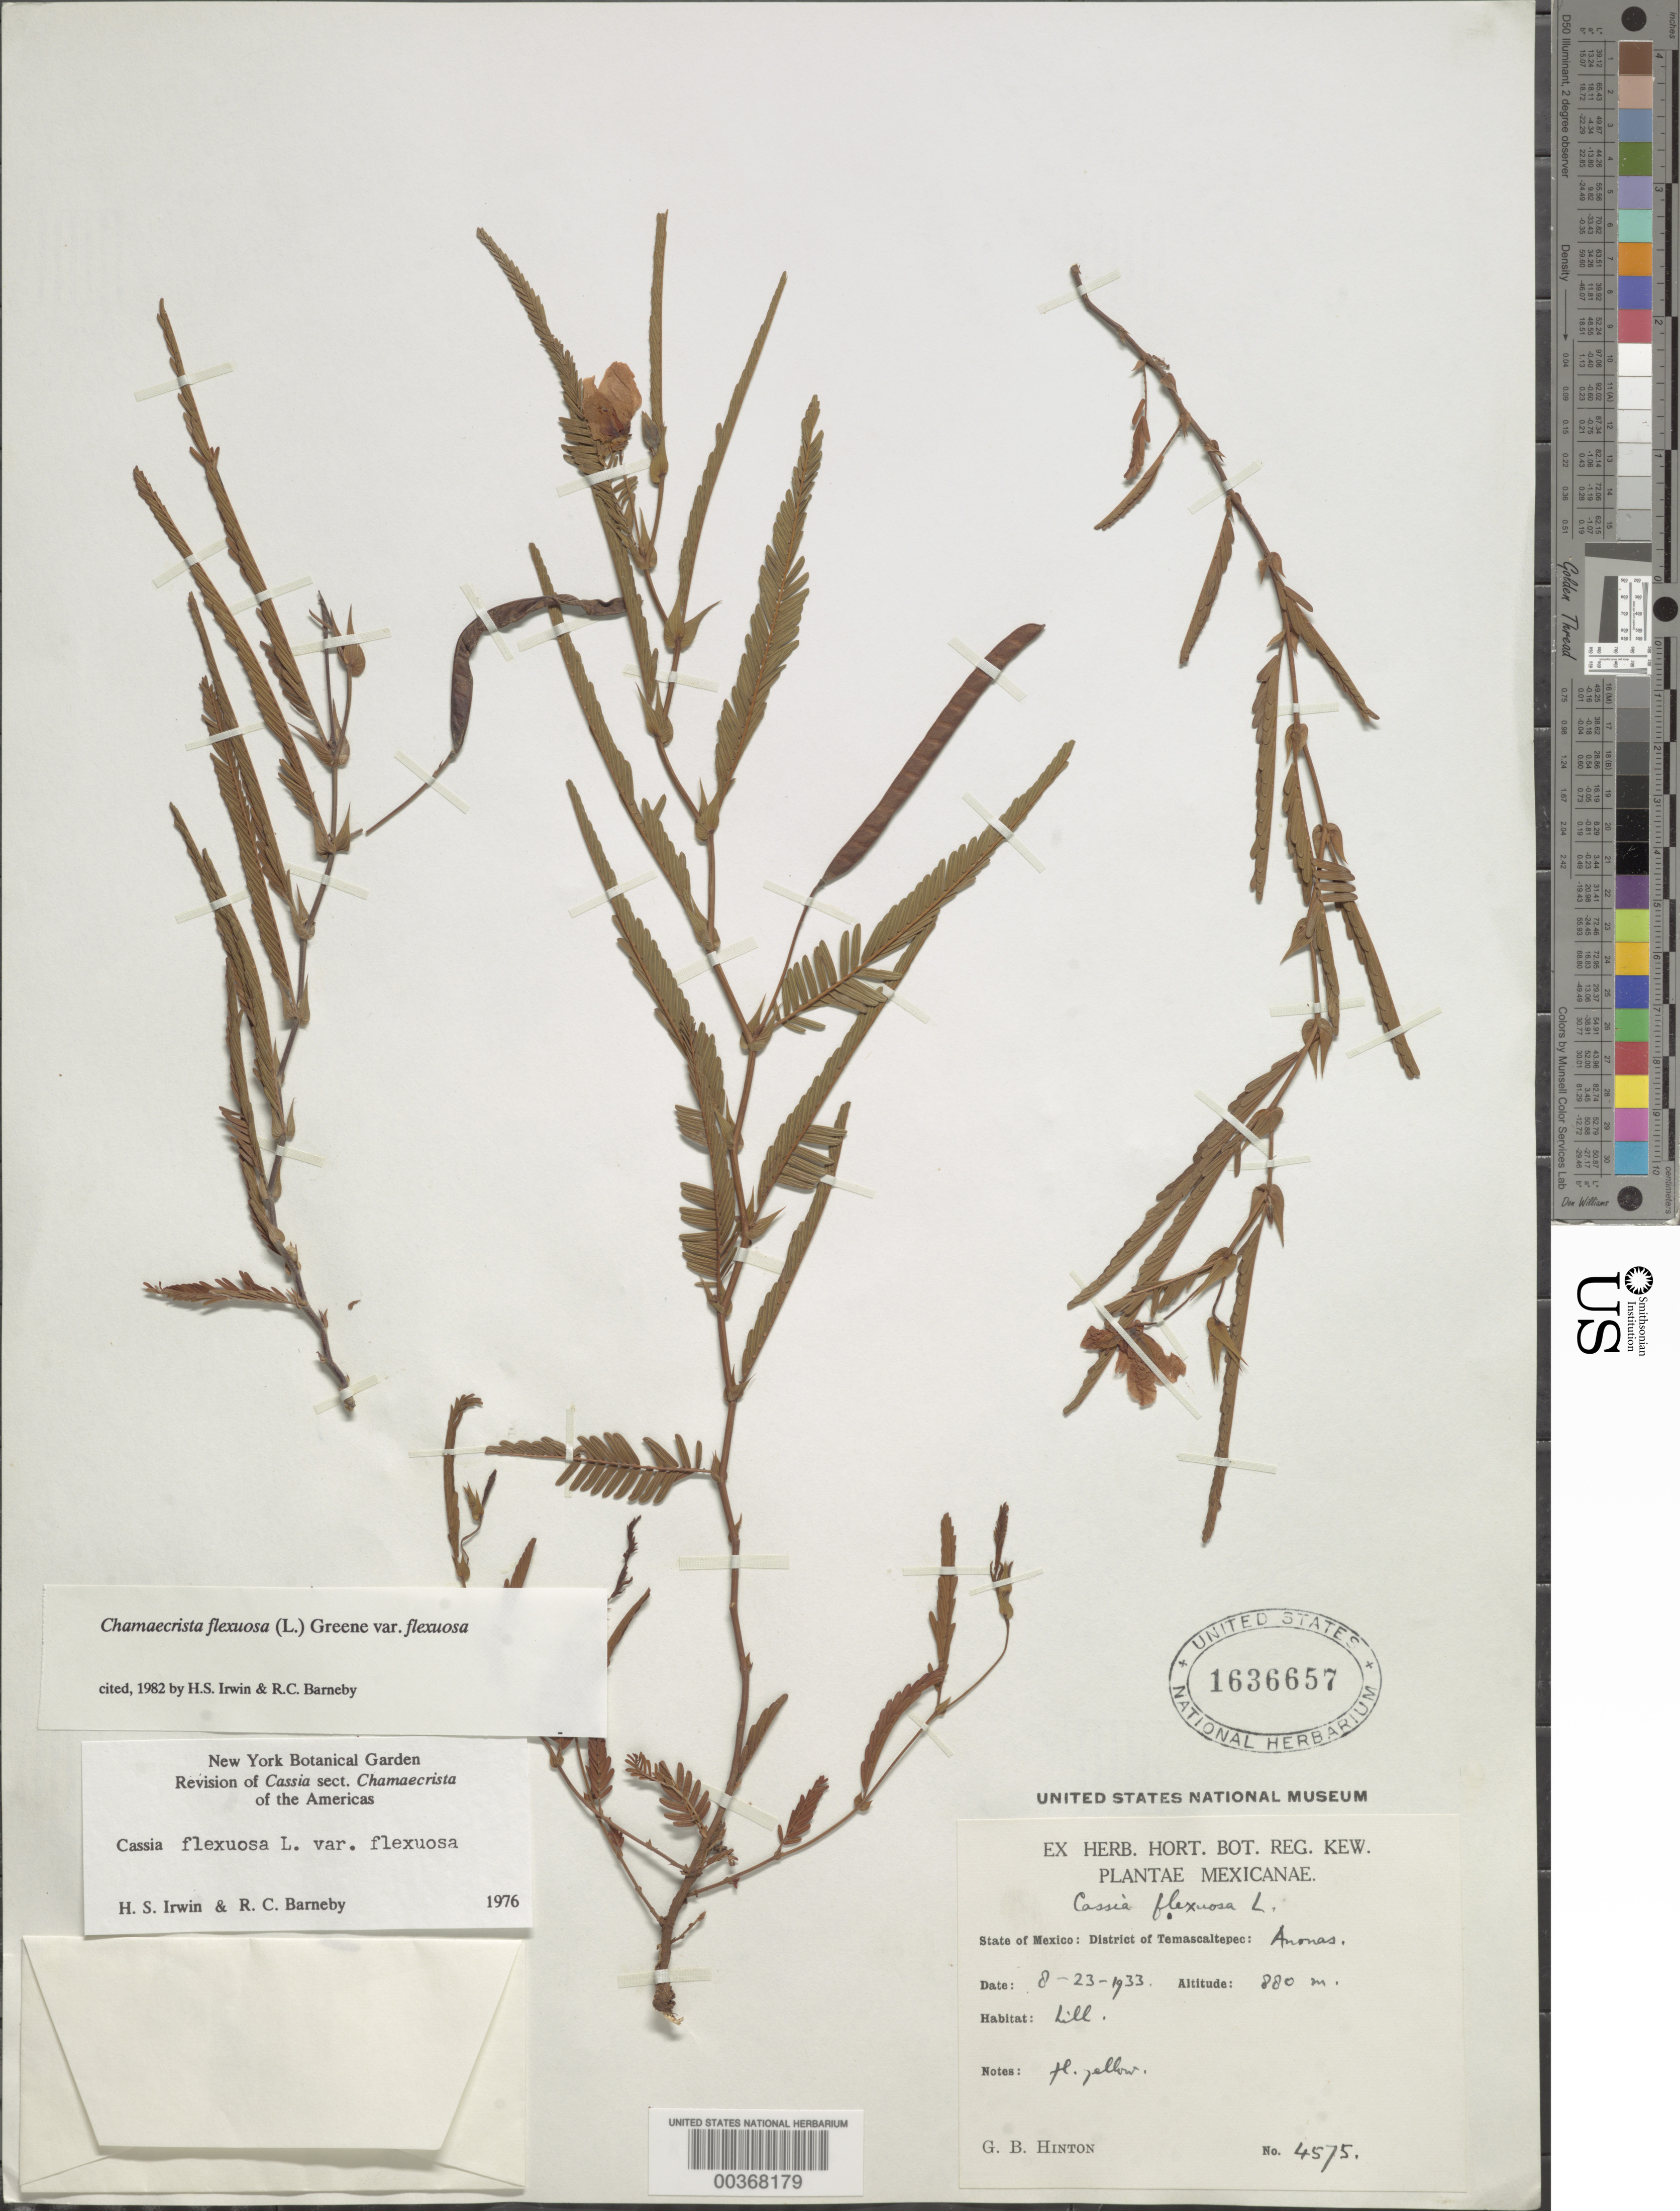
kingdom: Plantae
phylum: Tracheophyta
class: Magnoliopsida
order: Fabales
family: Fabaceae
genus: Chamaecrista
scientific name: Chamaecrista flexuosa var. flexuosa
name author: (L.) Greene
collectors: G. B. Hinton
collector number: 4575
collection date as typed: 23 Aug 1933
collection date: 1933-08-23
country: Mexico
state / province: México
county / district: Temascaltepec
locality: Anonas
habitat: Hill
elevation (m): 880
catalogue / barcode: US 1636657